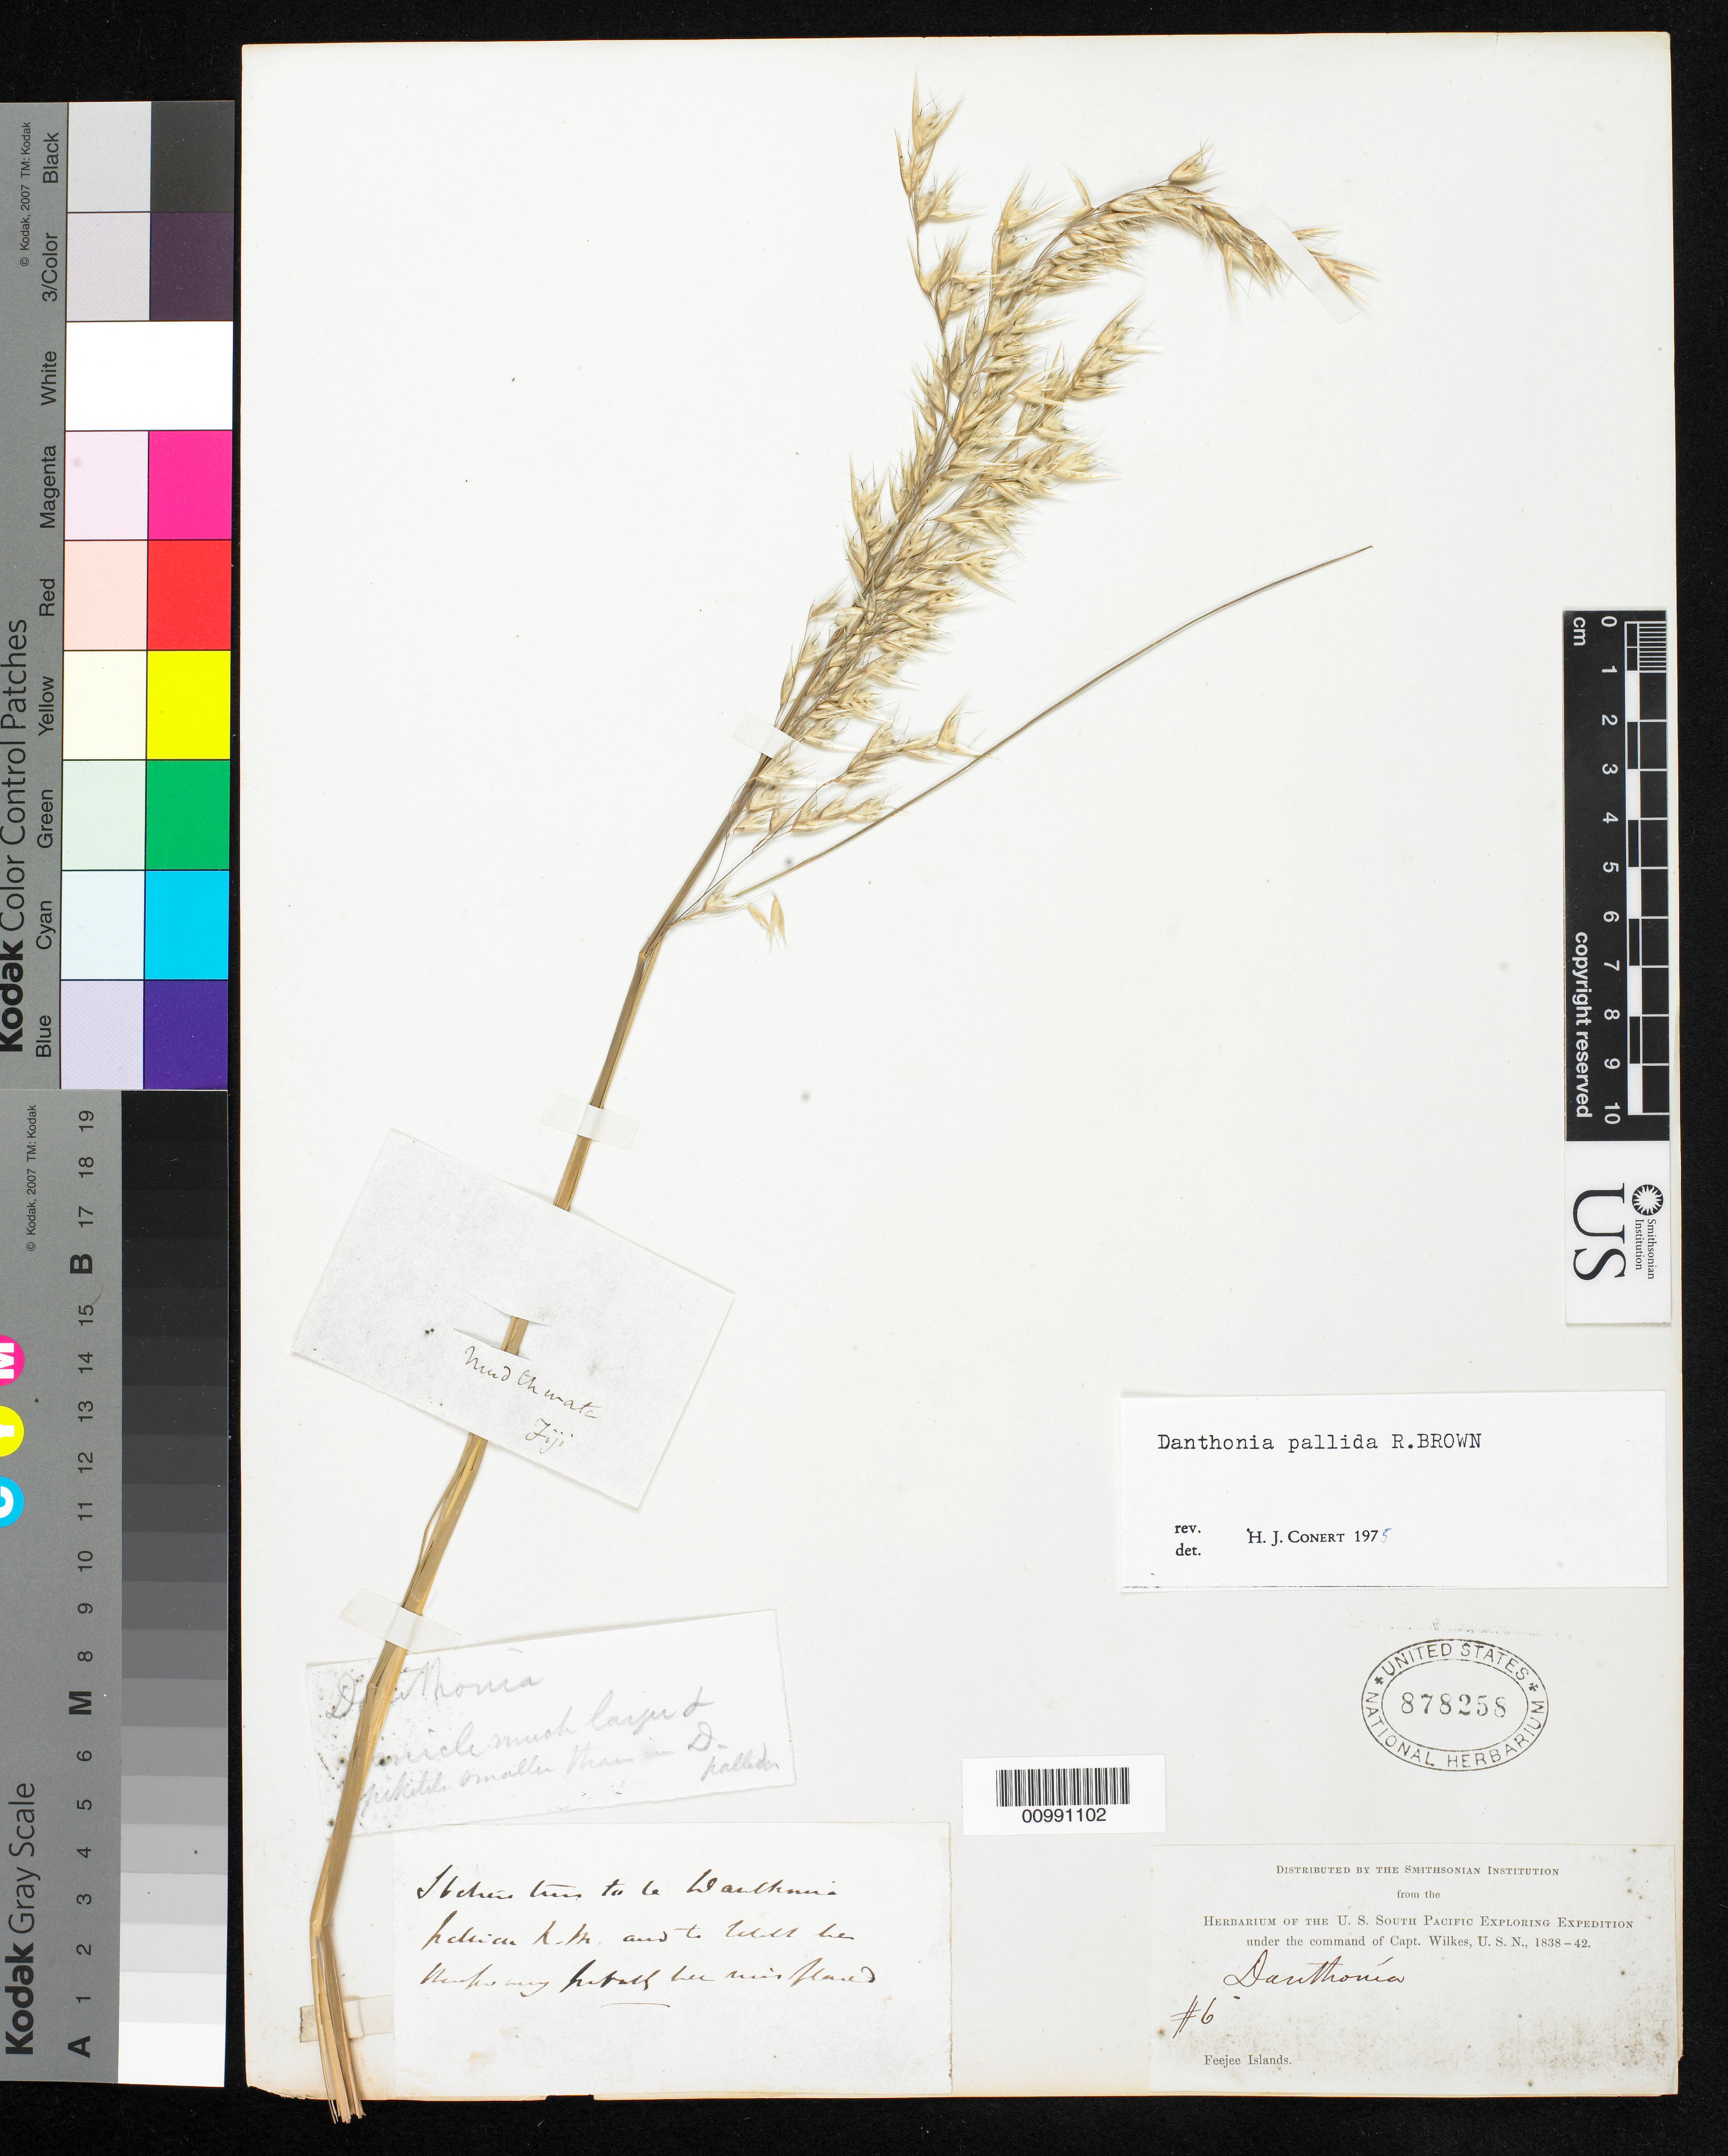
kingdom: Plantae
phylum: Tracheophyta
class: Liliopsida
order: Poales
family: Poaceae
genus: Danthonia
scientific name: Danthonia pallida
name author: R. Br.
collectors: Wilkes Explor. Exped.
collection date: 1838/1842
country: Fiji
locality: Feejee Islands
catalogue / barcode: US 878258